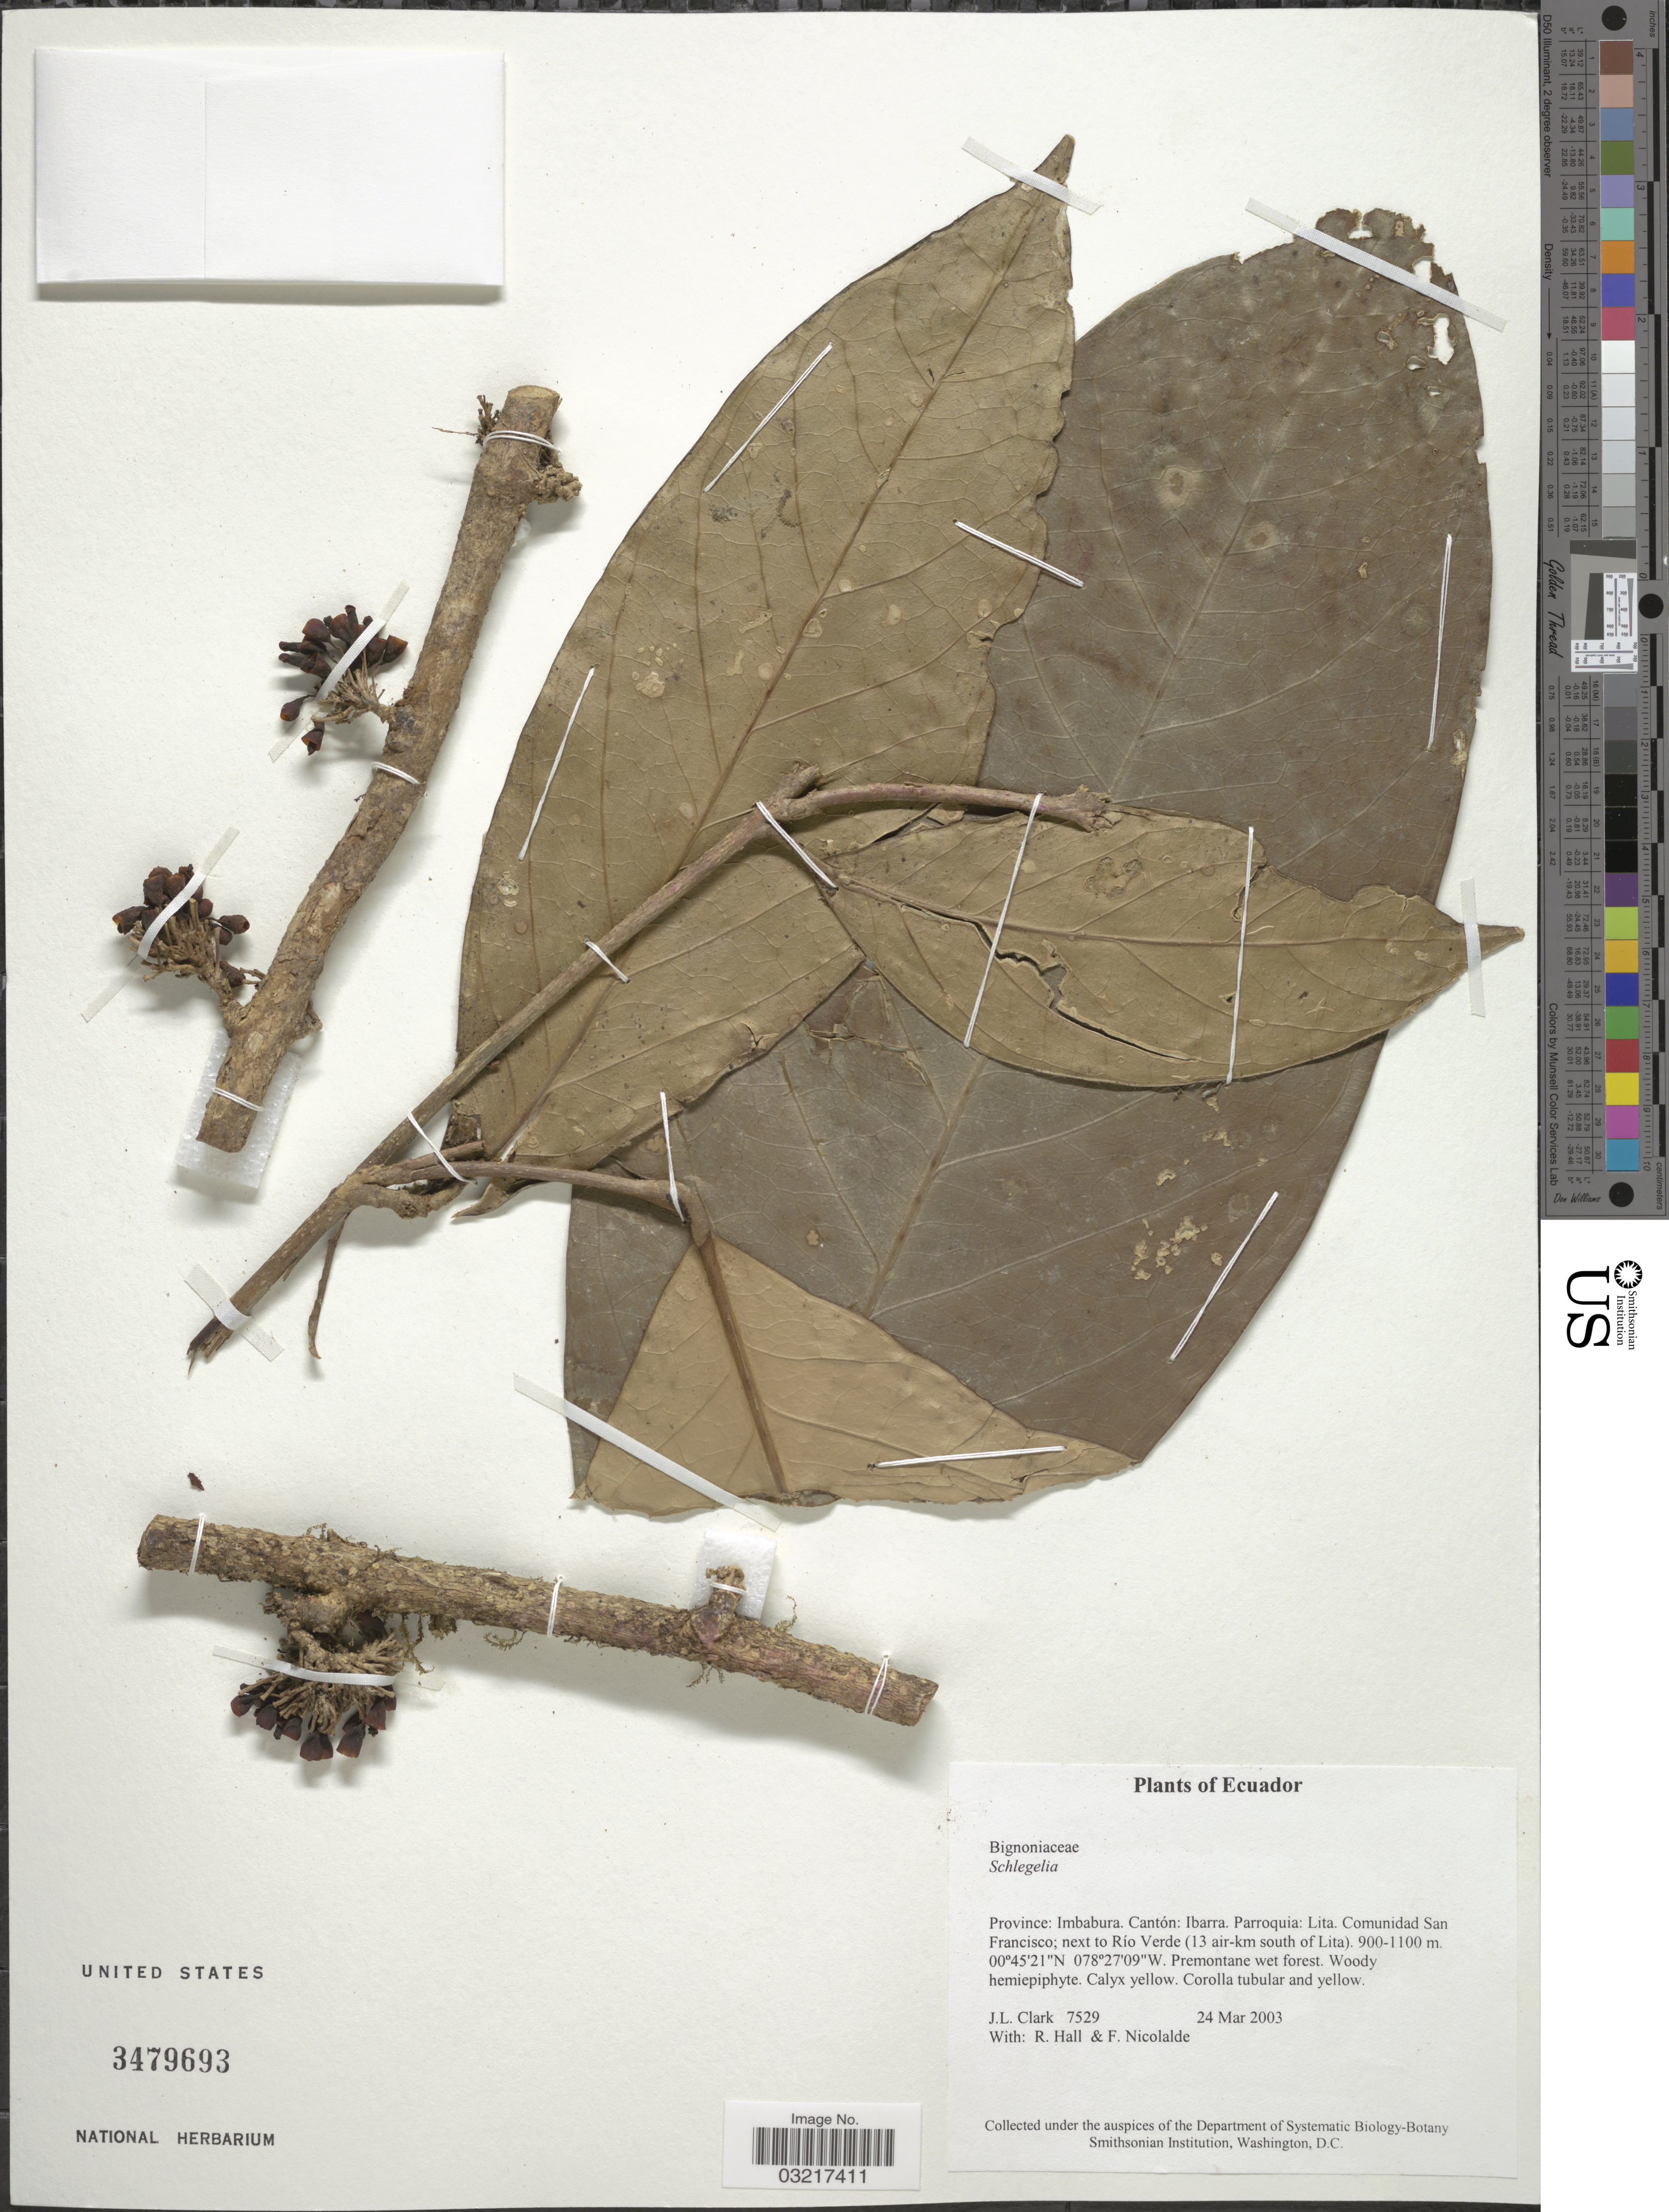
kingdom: Plantae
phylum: Tracheophyta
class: Magnoliopsida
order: Lamiales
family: Schlegeliaceae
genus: Schlegelia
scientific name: Schlegelia sp.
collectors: J. L. Clark, R. Hall & F. Nicolalde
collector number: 7529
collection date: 2003-03-24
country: Ecuador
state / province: Imbabura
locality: Cantón: Ibarra. Parroquia: Lita. Comunidad San Francisco; next to Río Verde (13 air-km south of Lita).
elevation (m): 900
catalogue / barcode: US 3479693